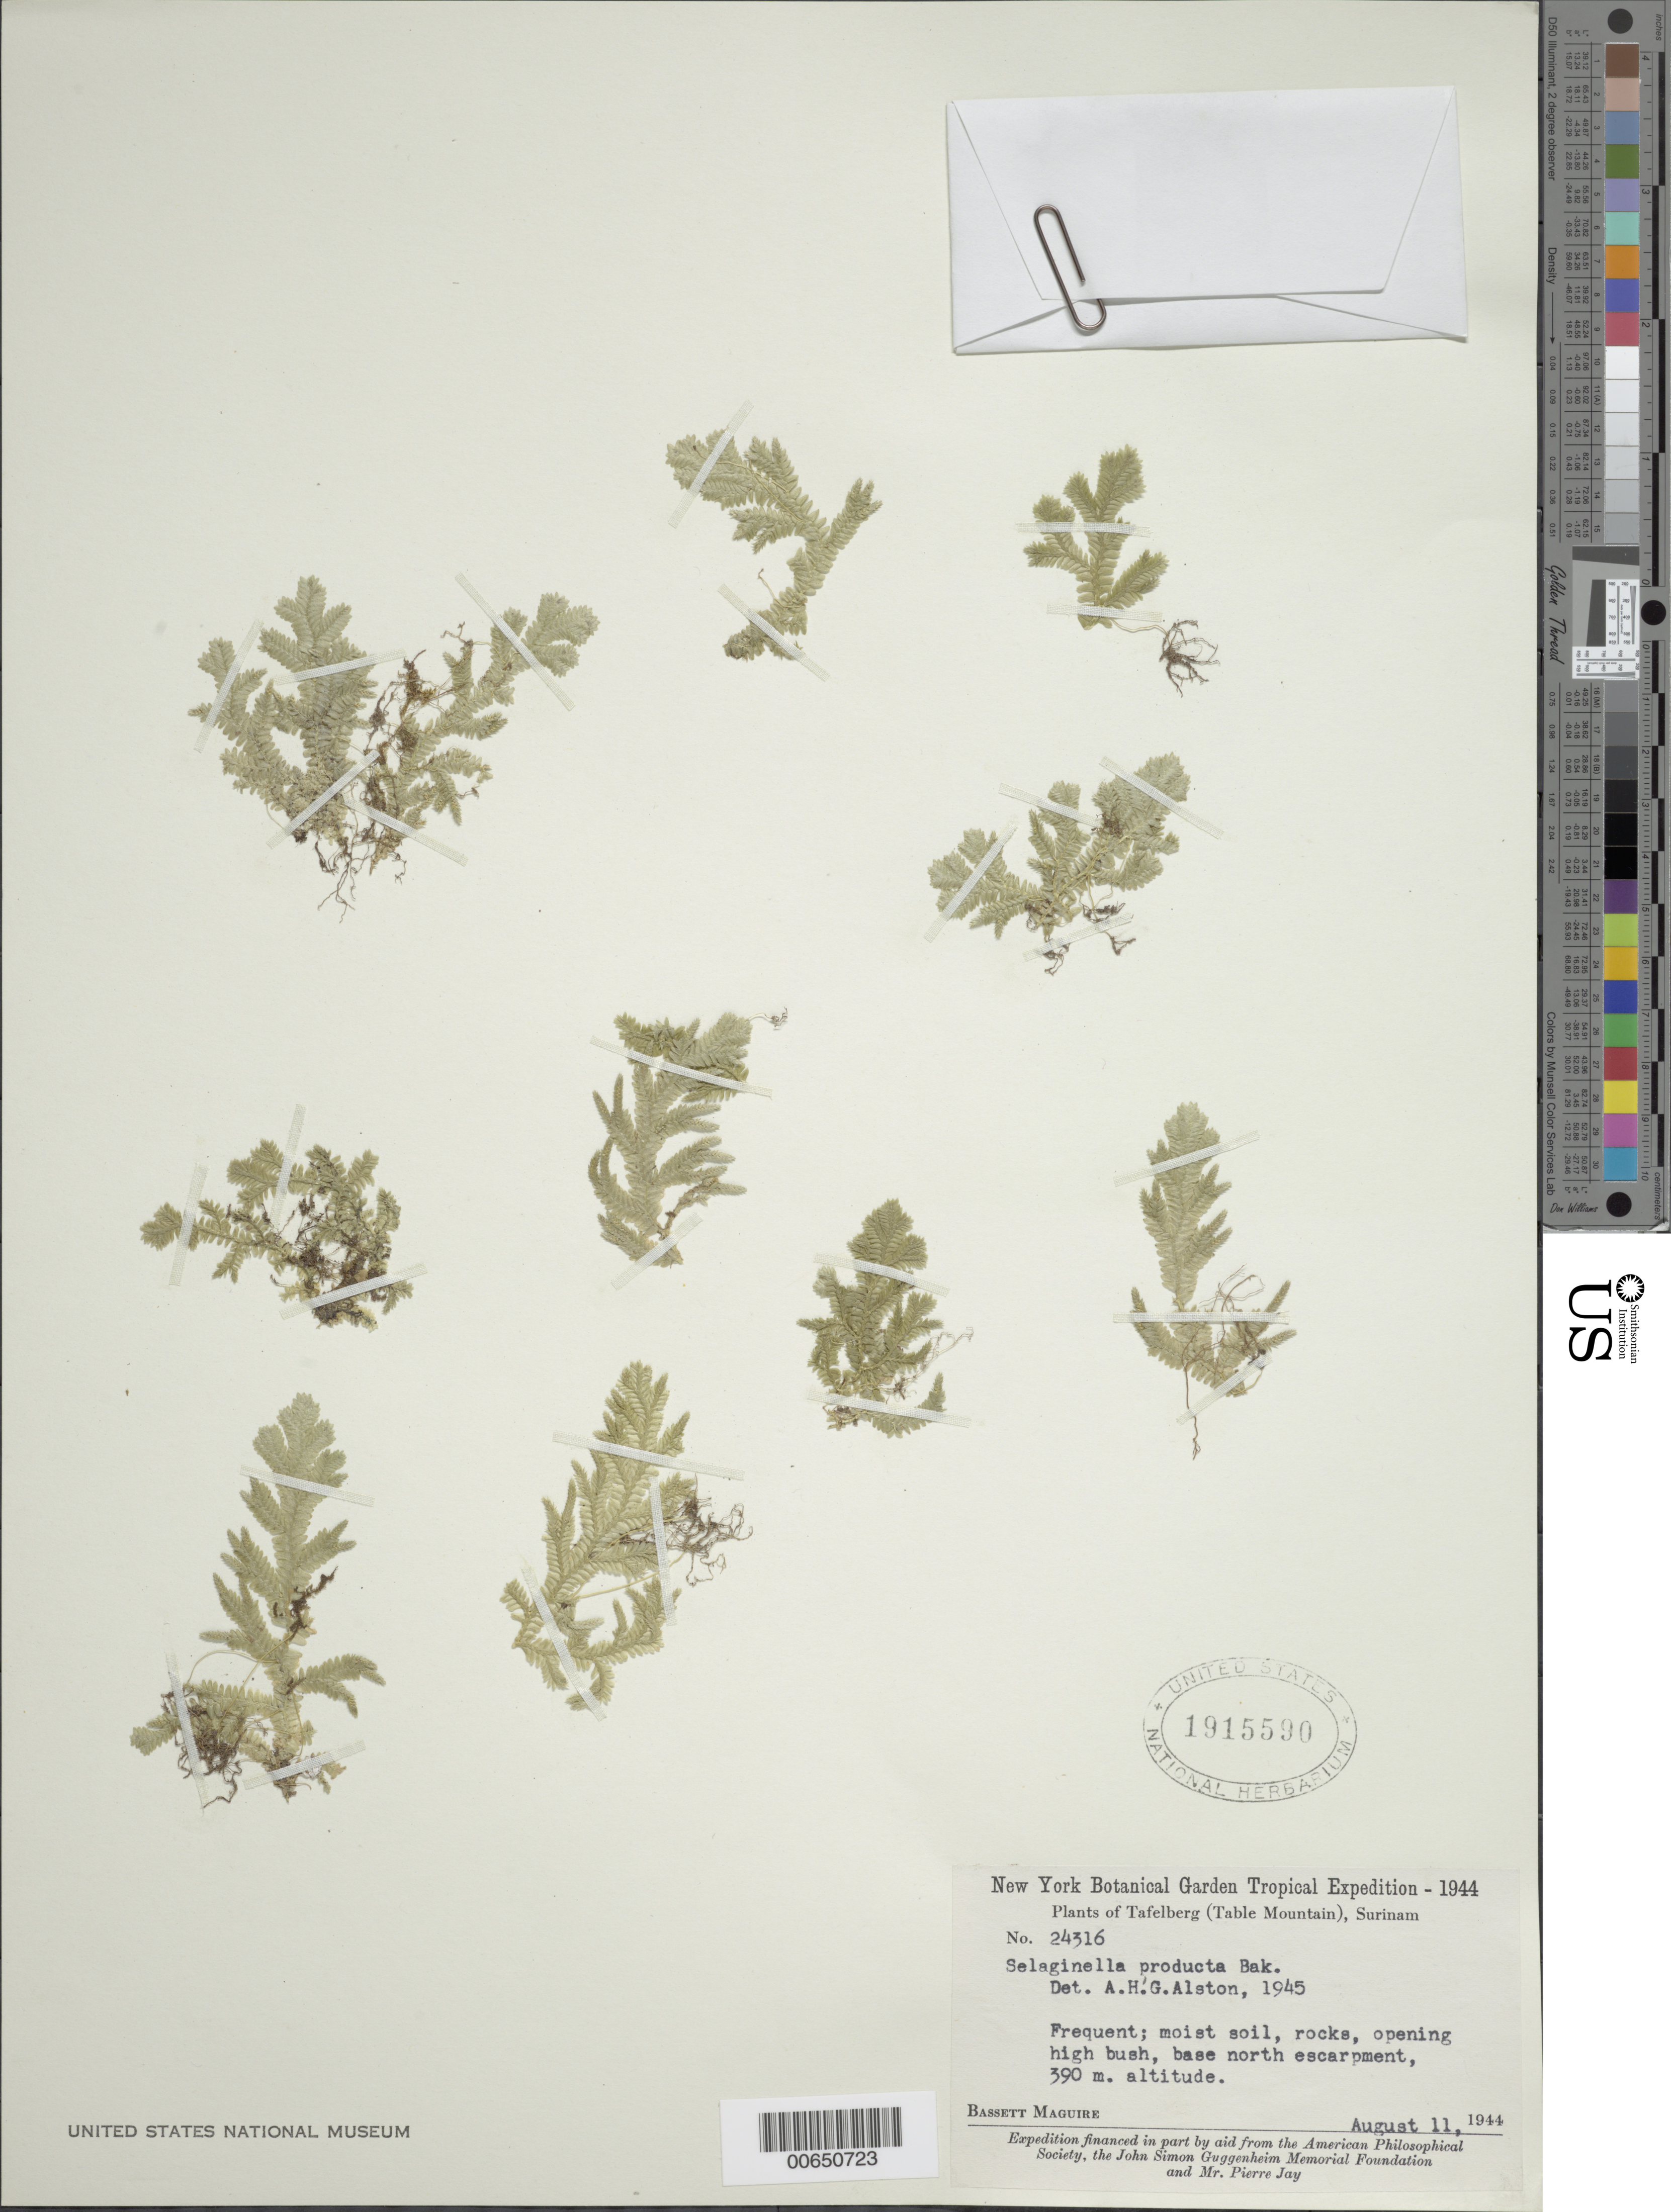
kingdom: Plantae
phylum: Tracheophyta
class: Lycopodiopsida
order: Selaginellales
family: Selaginellaceae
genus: Selaginella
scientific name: Selaginella producta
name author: Baker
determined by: Alston, A. H. G.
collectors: B. Maguire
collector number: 24316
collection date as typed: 11-Aug-44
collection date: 1944-08-11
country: Suriname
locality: Tafelberg (Table Mountain), north escarpment base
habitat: Opening high bush, moist soil, rocks.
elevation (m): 390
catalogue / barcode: US 1915590